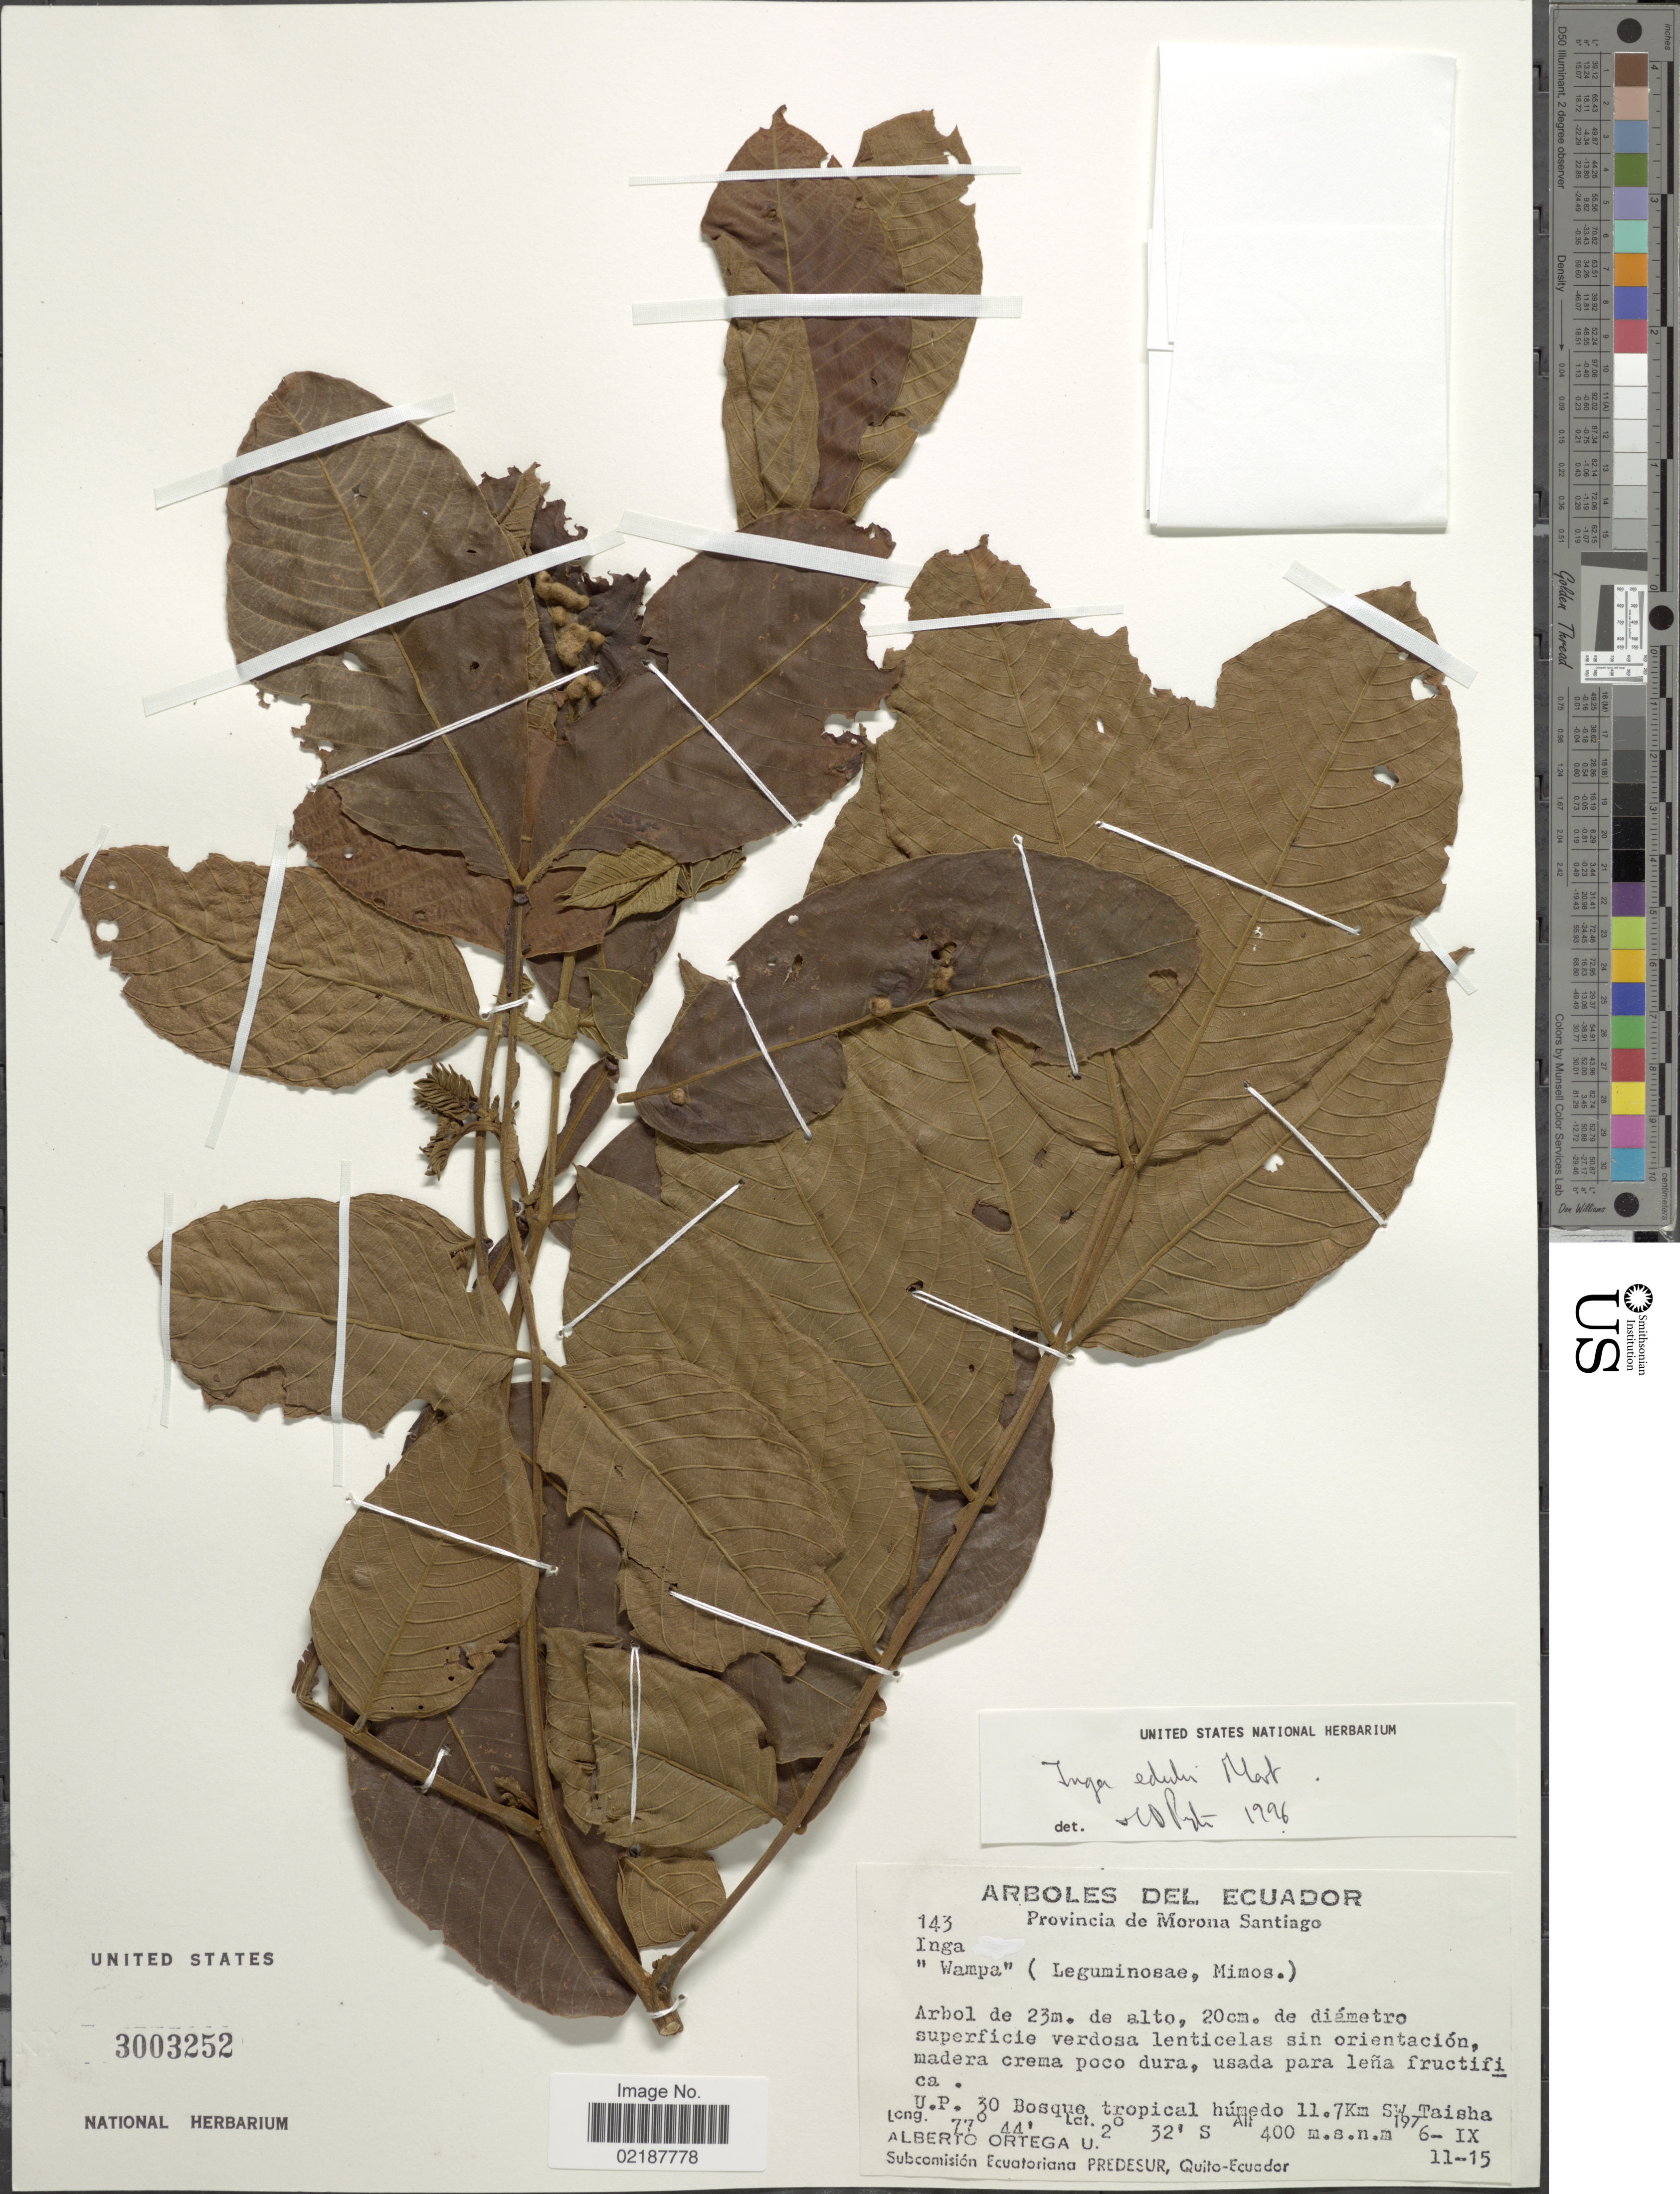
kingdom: Plantae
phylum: Tracheophyta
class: Magnoliopsida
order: Fabales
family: Fabaceae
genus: Inga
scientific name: Inga edulis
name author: Mart.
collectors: A. T. Ortega U.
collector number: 143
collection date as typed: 197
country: Ecuador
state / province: Morona-Santiago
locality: U.P. 30 bosque tropical humedo 11.7 Km SW Taisha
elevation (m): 400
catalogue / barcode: US 300252